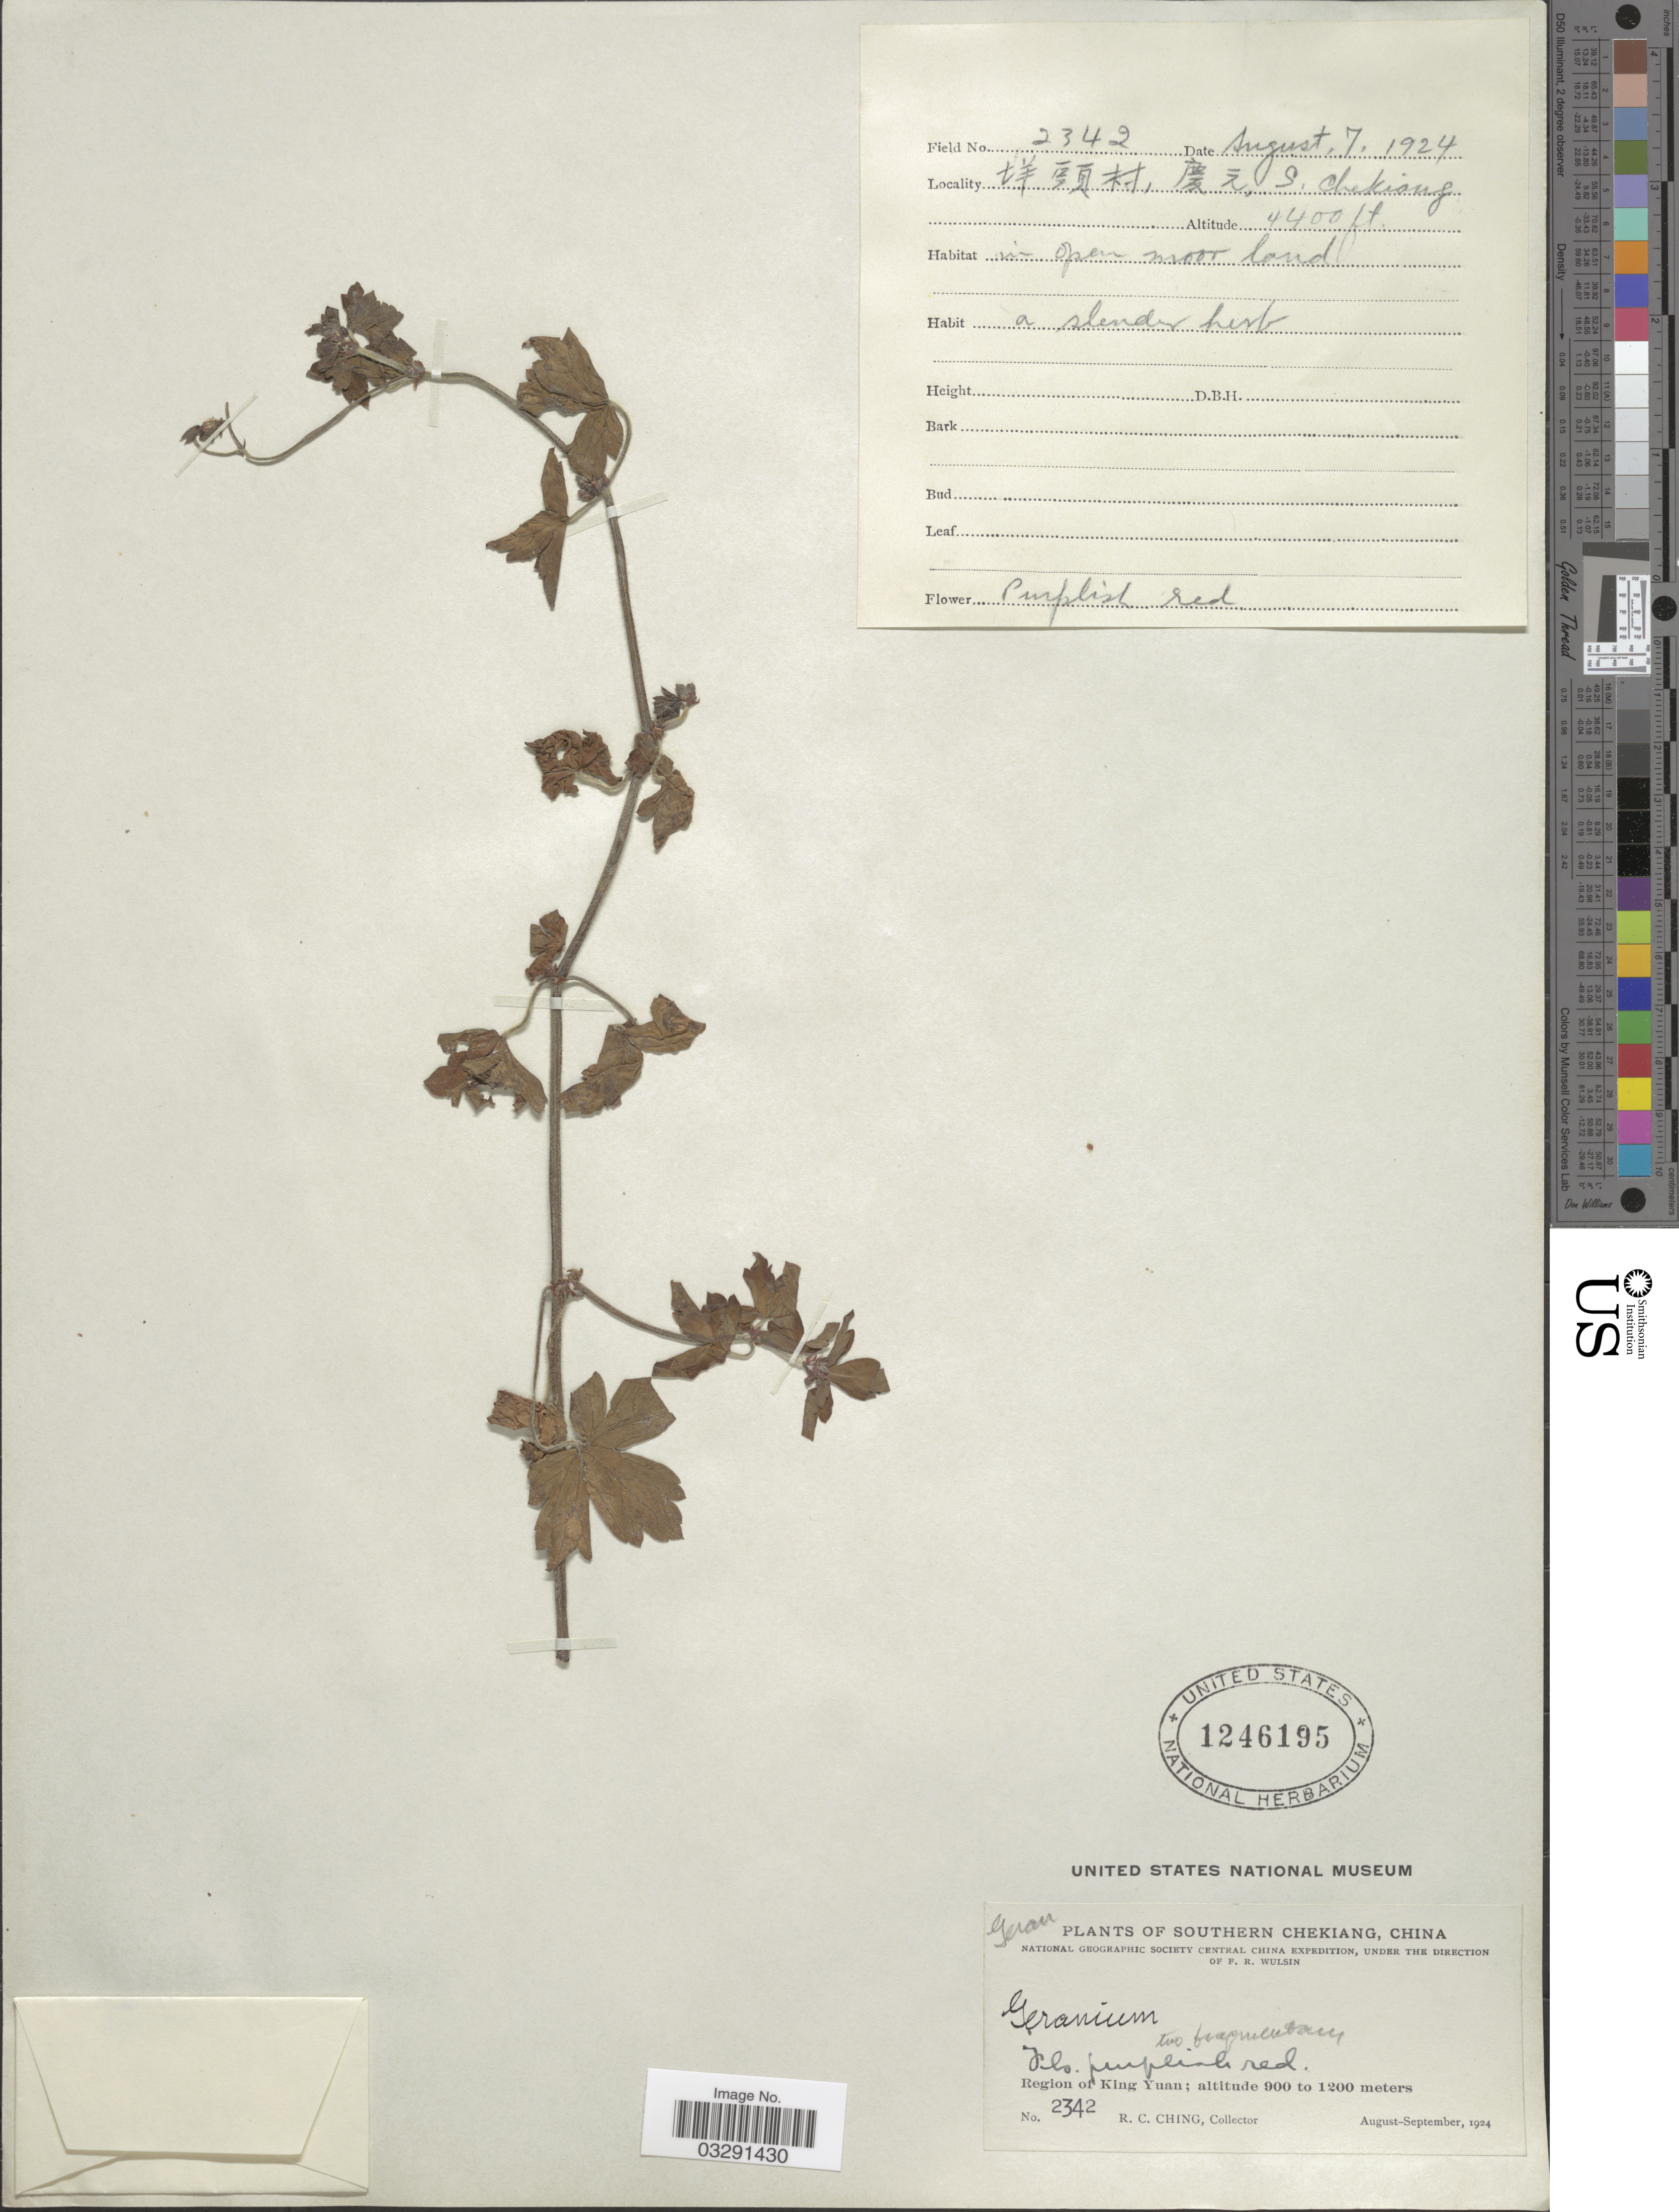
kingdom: Plantae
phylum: Tracheophyta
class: Magnoliopsida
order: Geraniales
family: Geraniaceae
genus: Geranium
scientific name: Geranium thunbergii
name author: Siebold ex Lindl. & Paxton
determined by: Aedo, C.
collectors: R. C. Ching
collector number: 2342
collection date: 1924-08-07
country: China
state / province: Zhejiang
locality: Southern Chekiang. Central China. Region of King Yuan.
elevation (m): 1341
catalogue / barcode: US 1246195